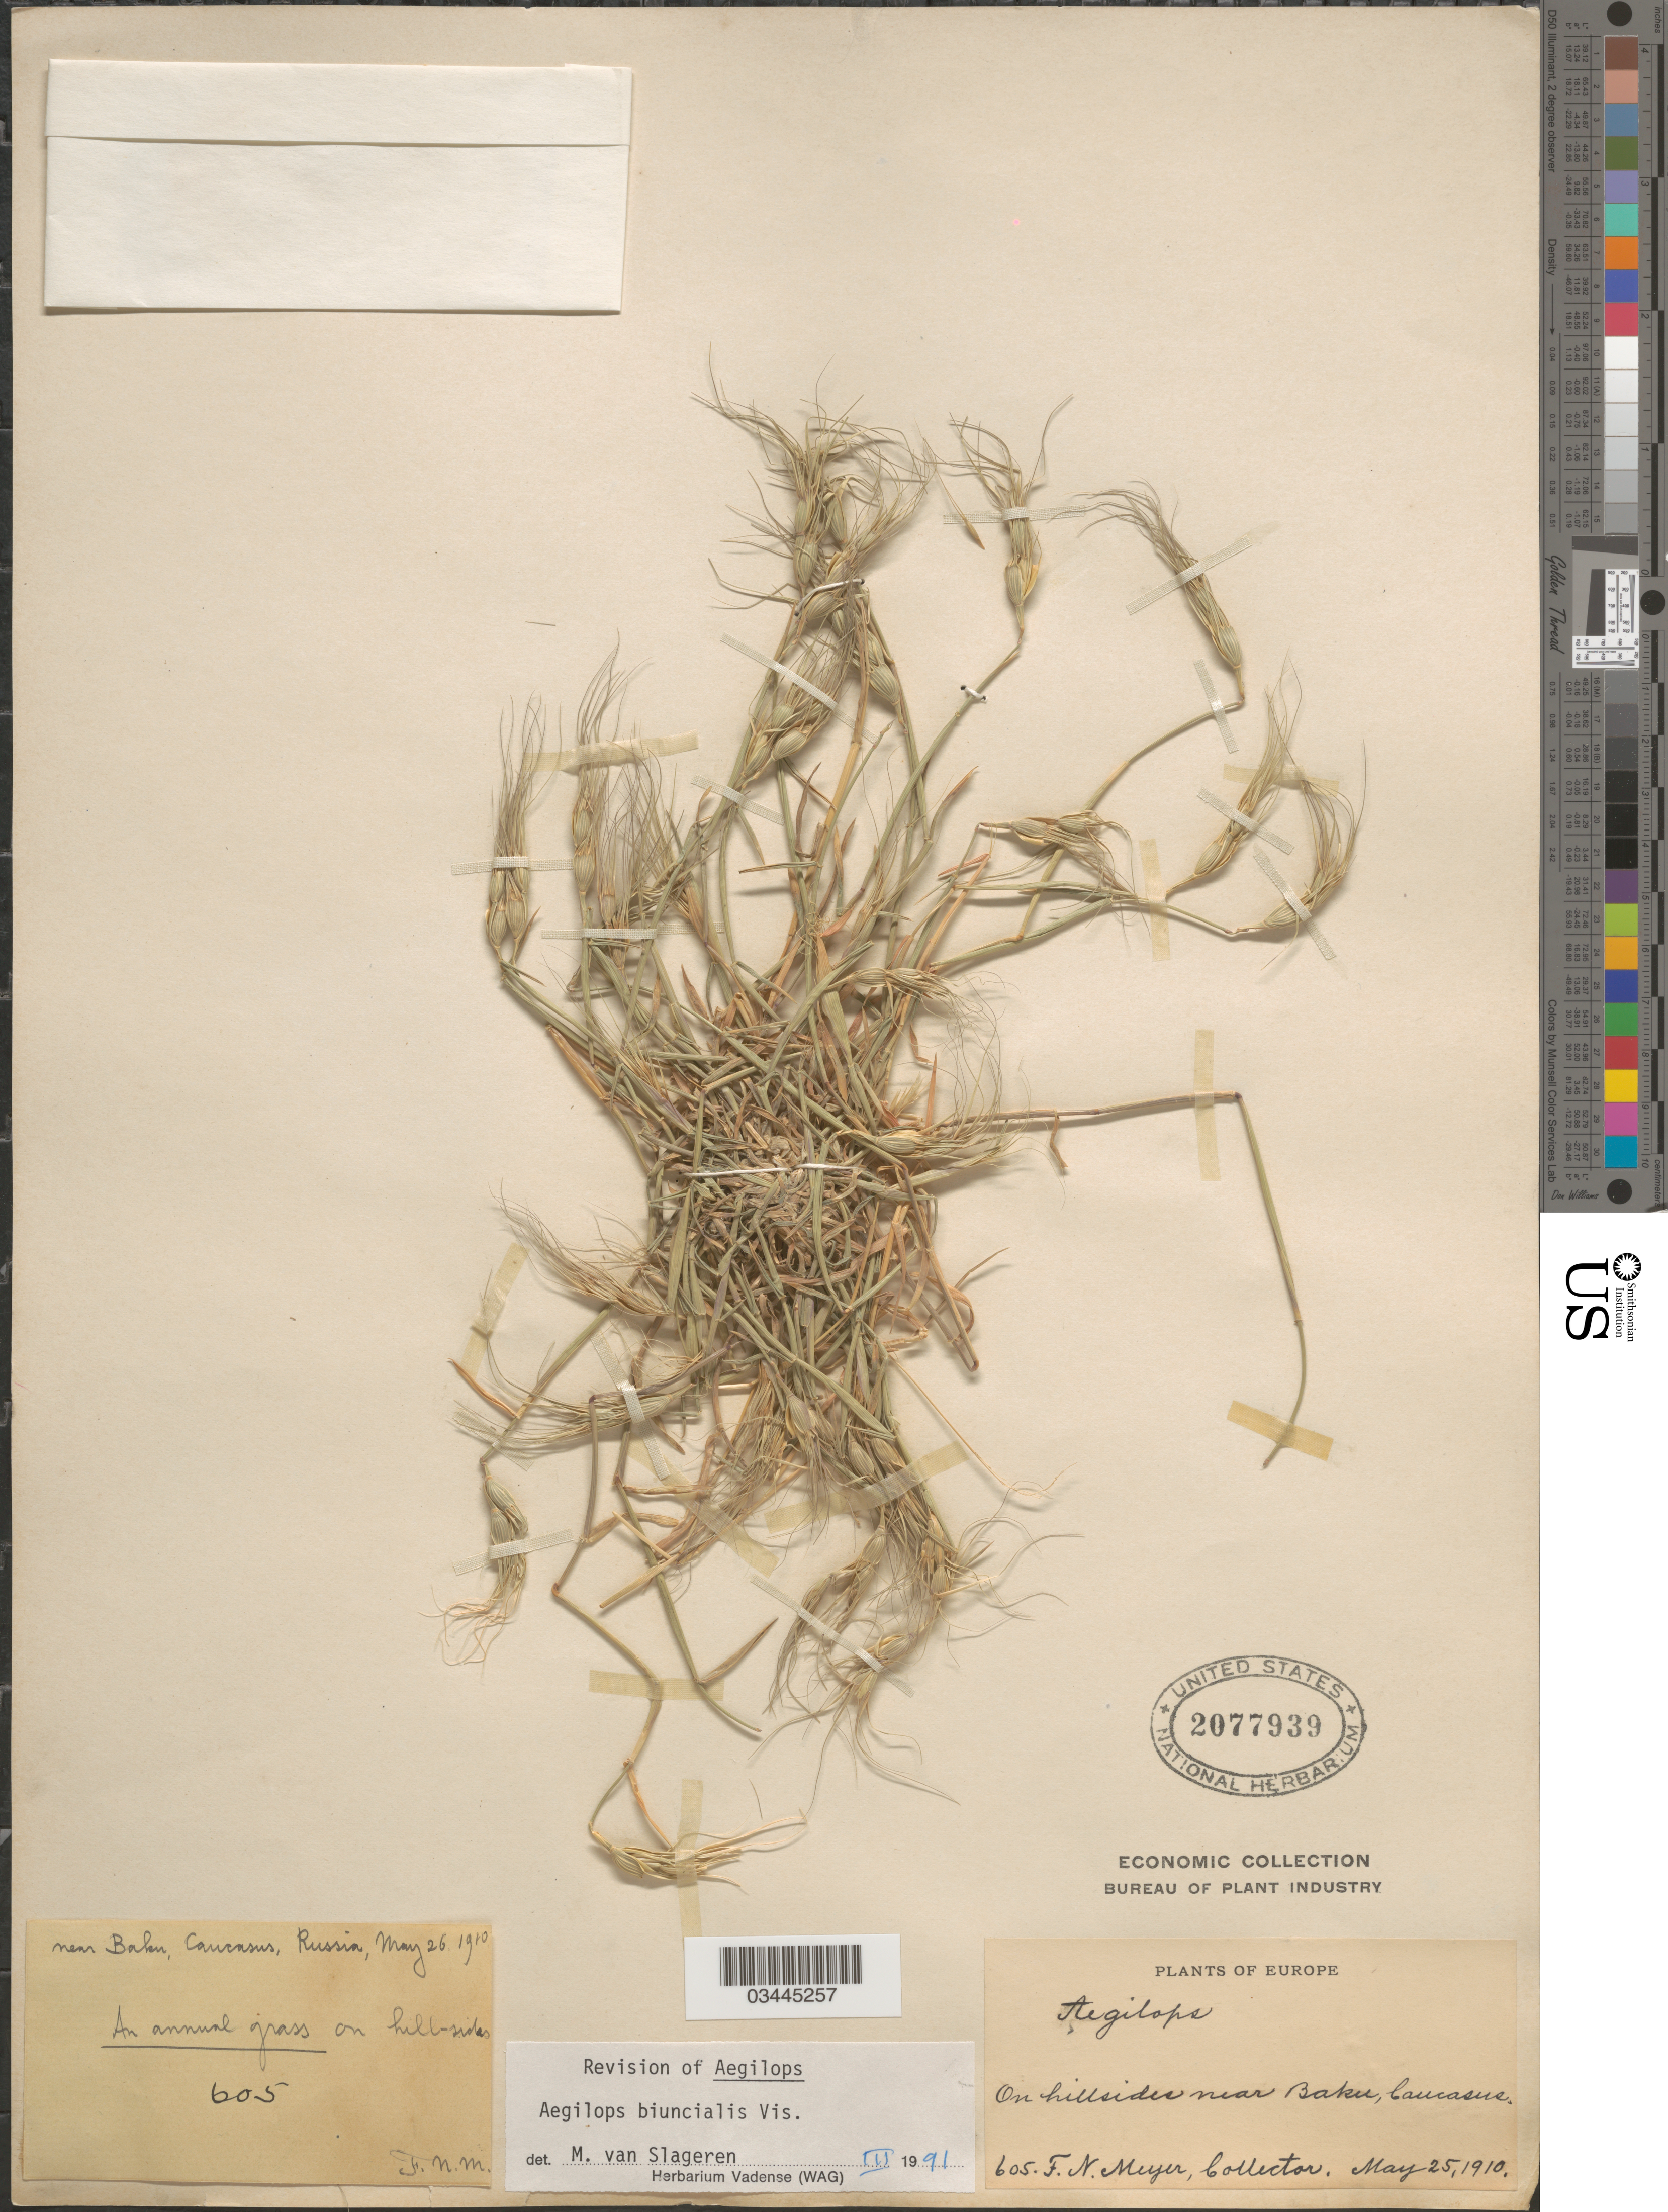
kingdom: Plantae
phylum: Tracheophyta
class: Liliopsida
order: Poales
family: Poaceae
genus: Aegilops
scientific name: Aegilops biuncialis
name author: Vis.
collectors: F. N. Meyer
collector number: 605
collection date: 1910-05-25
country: Azerbaijan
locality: On hillsides near Baku, Caucasus. Russia. Europe.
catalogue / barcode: US 2077939